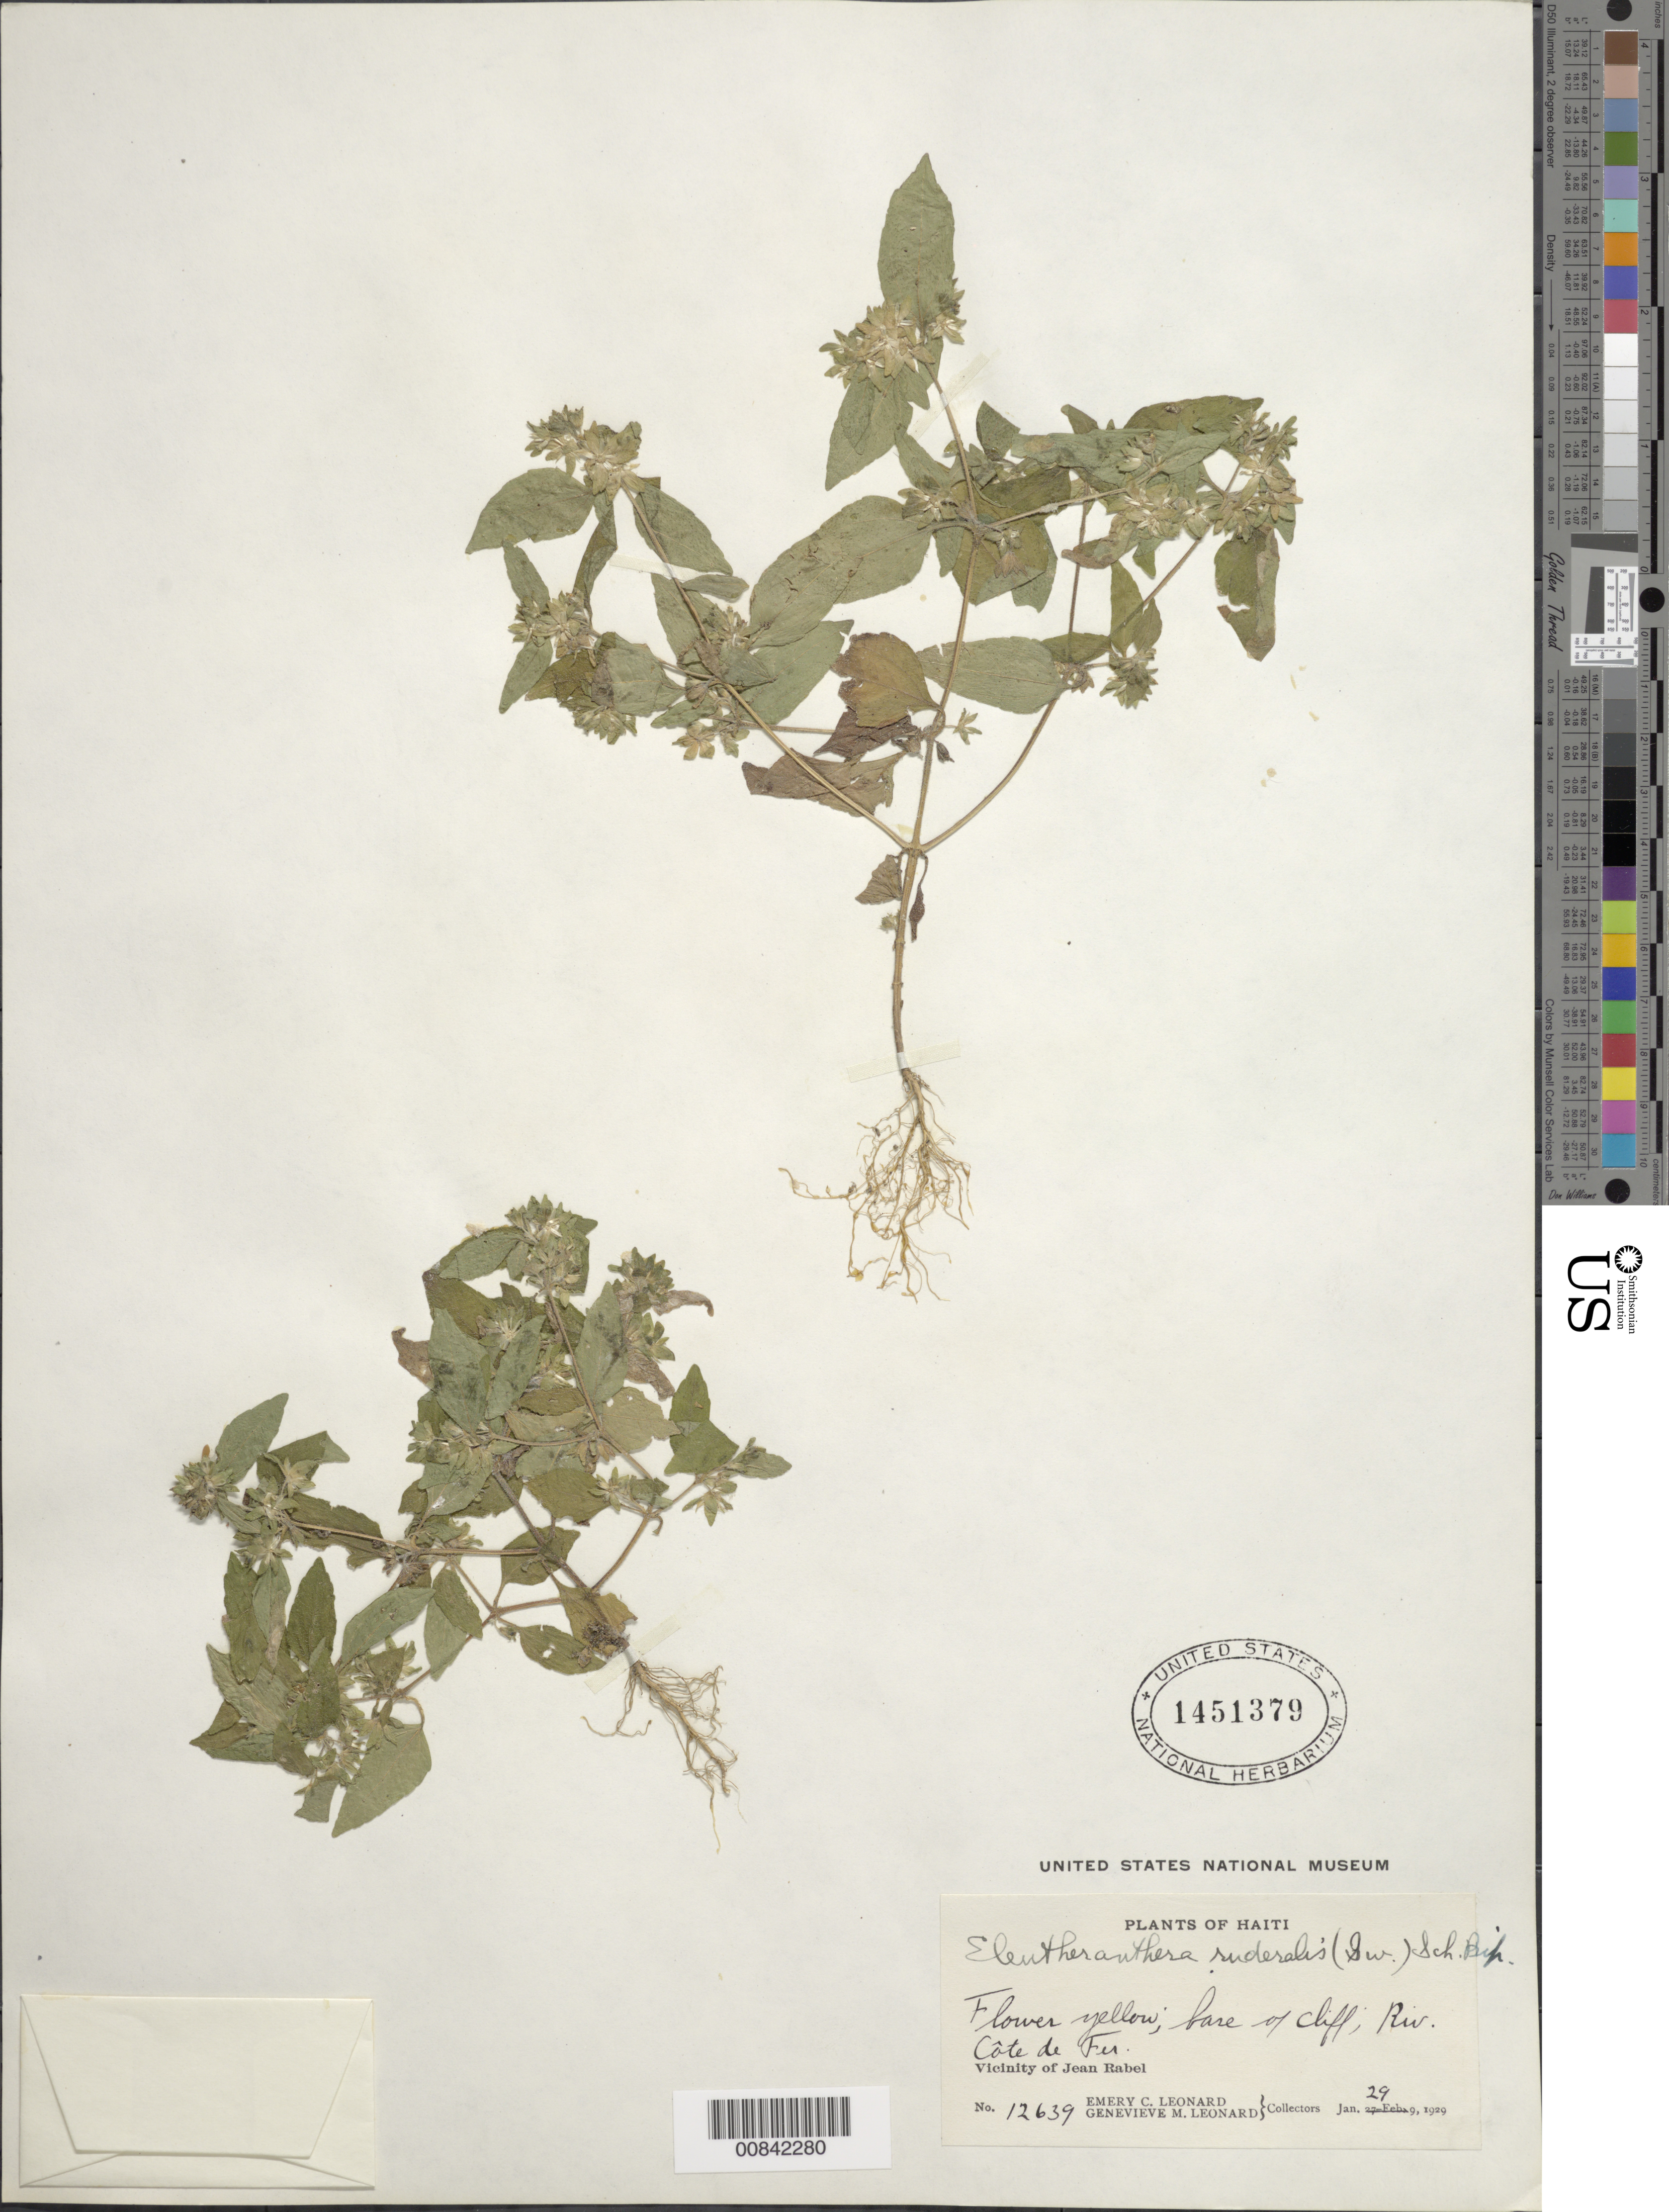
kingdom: Plantae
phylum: Tracheophyta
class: Magnoliopsida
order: Asterales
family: Asteraceae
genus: Eleutheranthera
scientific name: Eleutheranthera ruderalis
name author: (Sw.) Sch. Bip.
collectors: E. C. Leonard & G. M. Leonard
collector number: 12639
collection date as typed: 29 Jan 1929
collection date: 1929-01-29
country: Haiti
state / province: Nord-Ouest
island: Hispaniola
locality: Vicinity of Jean Rabel, Riv. Côte de Fer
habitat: Base of cliff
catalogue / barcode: US 1451379